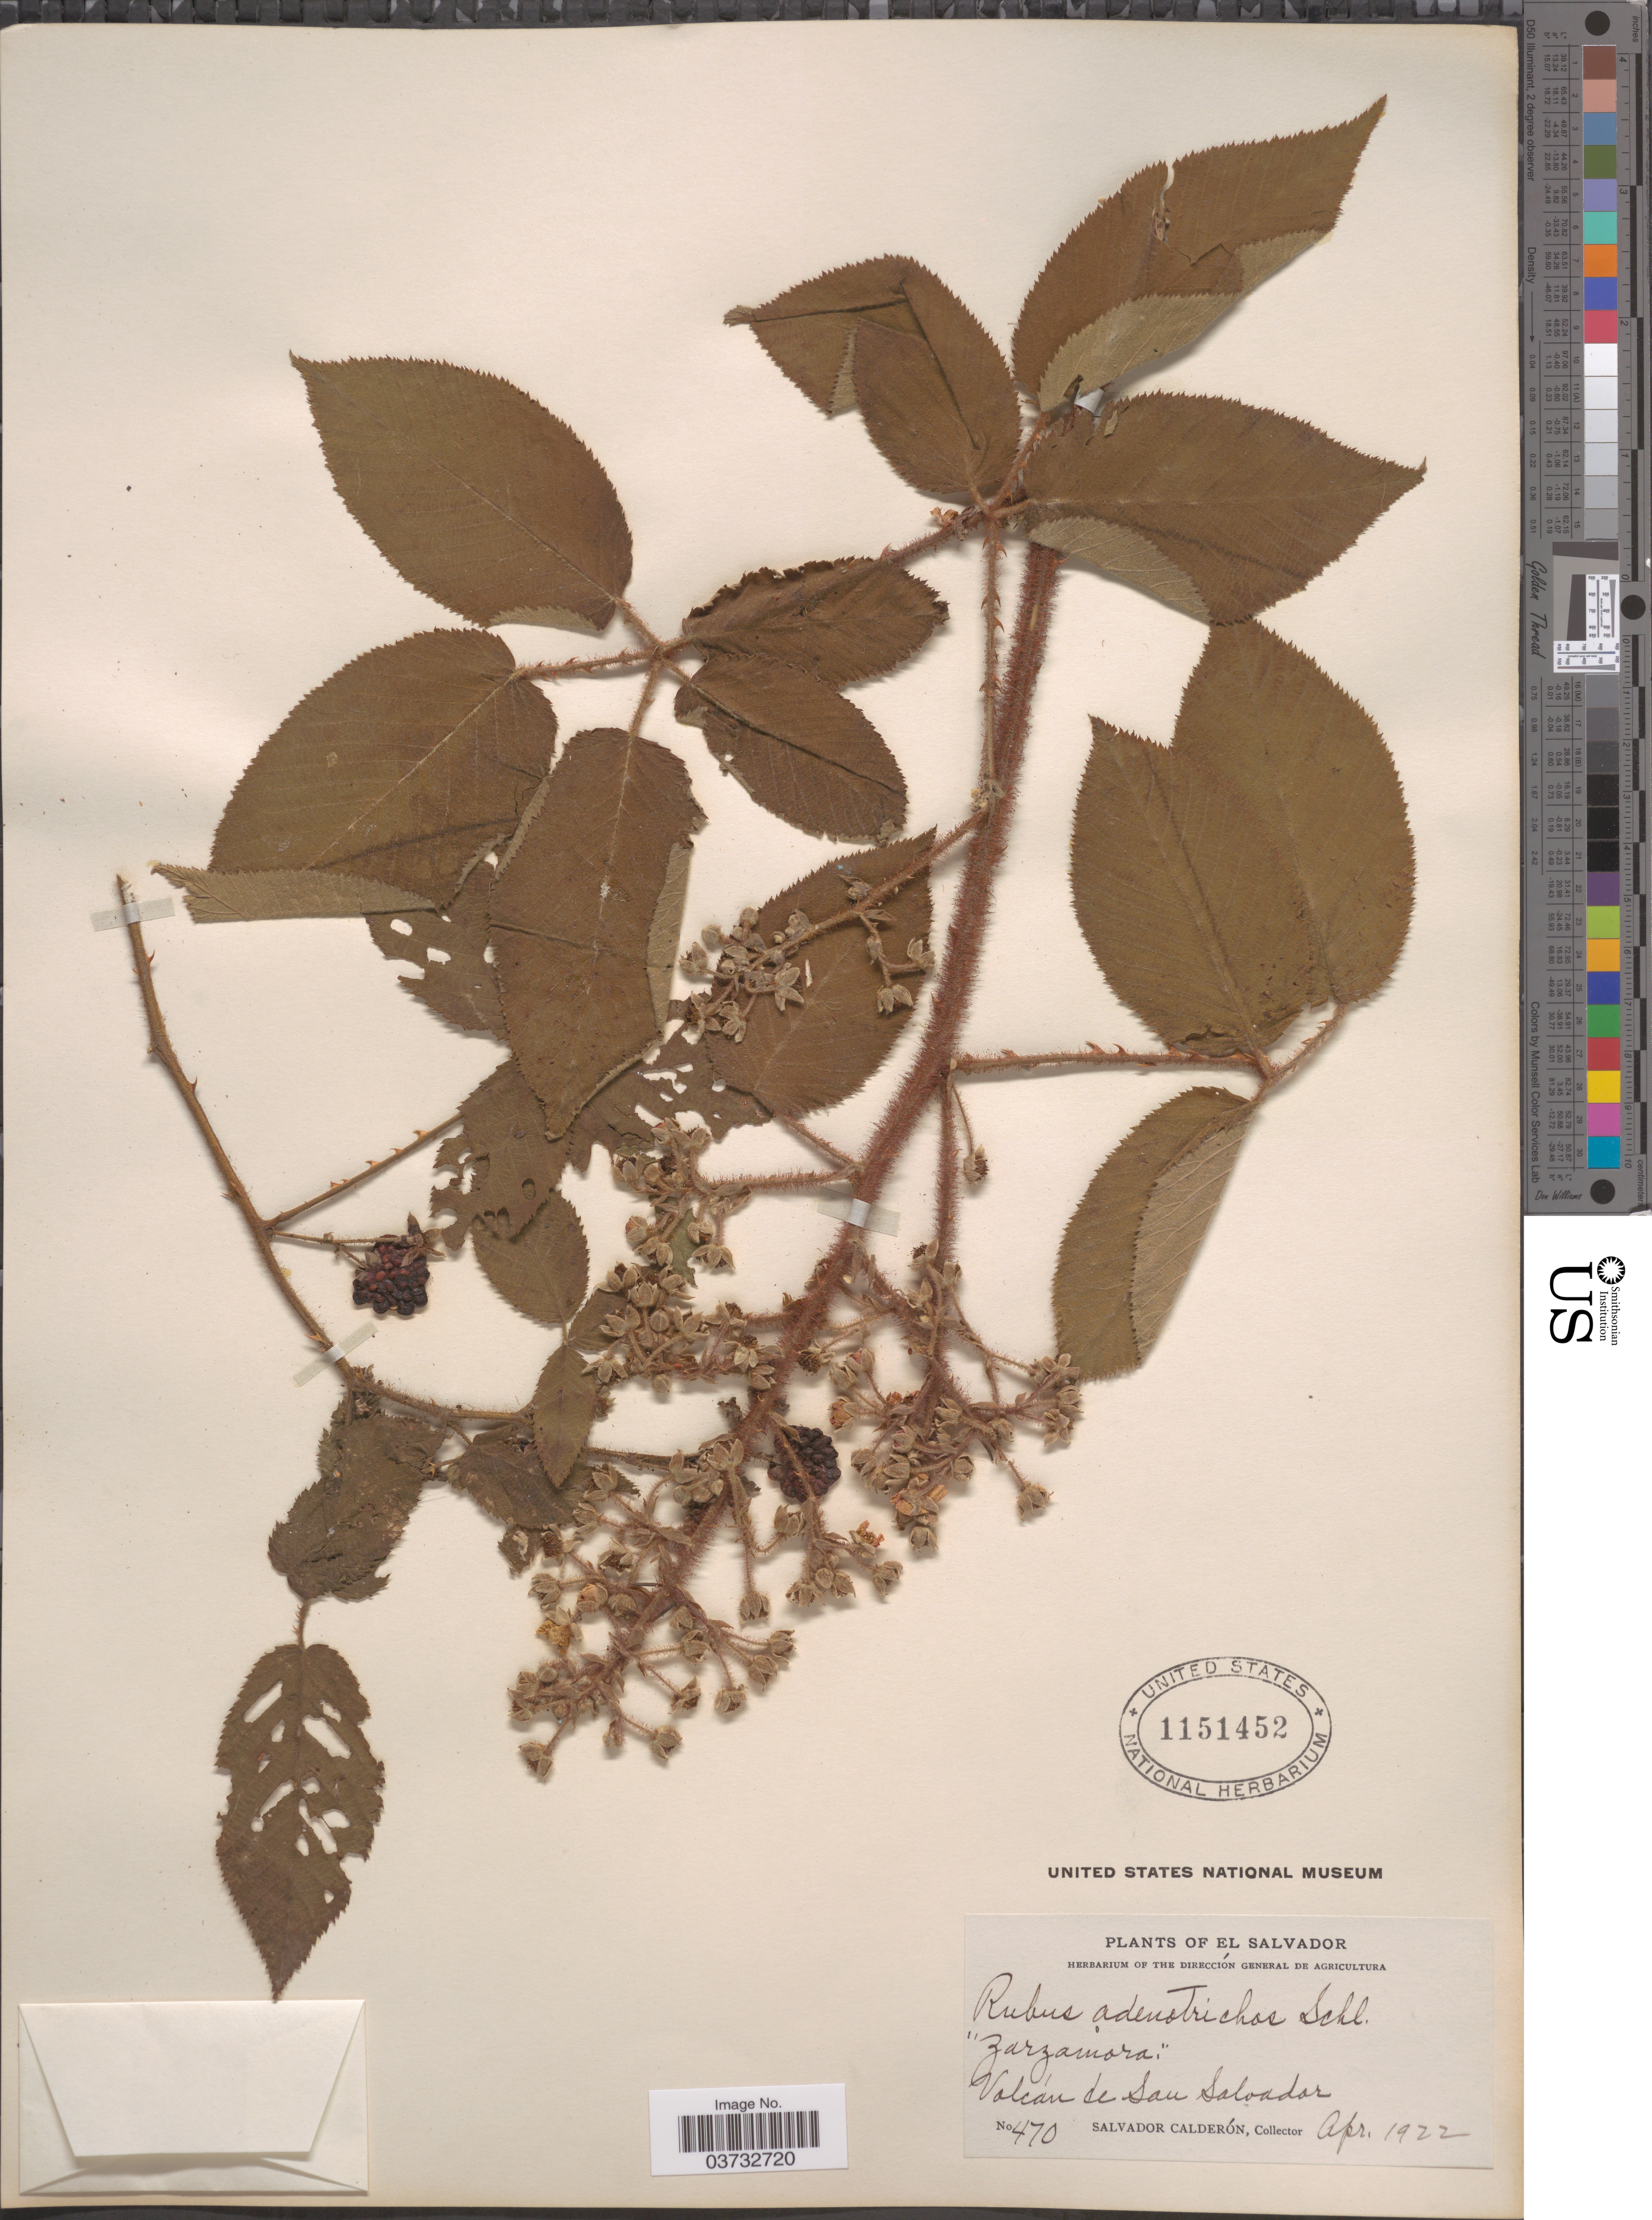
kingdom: Plantae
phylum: Tracheophyta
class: Magnoliopsida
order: Rosales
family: Rosaceae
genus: Rubus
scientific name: Rubus adenotrichos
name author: Schltdl.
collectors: S. Calderón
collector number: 470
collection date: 1922-04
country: El Salvador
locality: Volcán de San Salvador.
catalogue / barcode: US 1151452